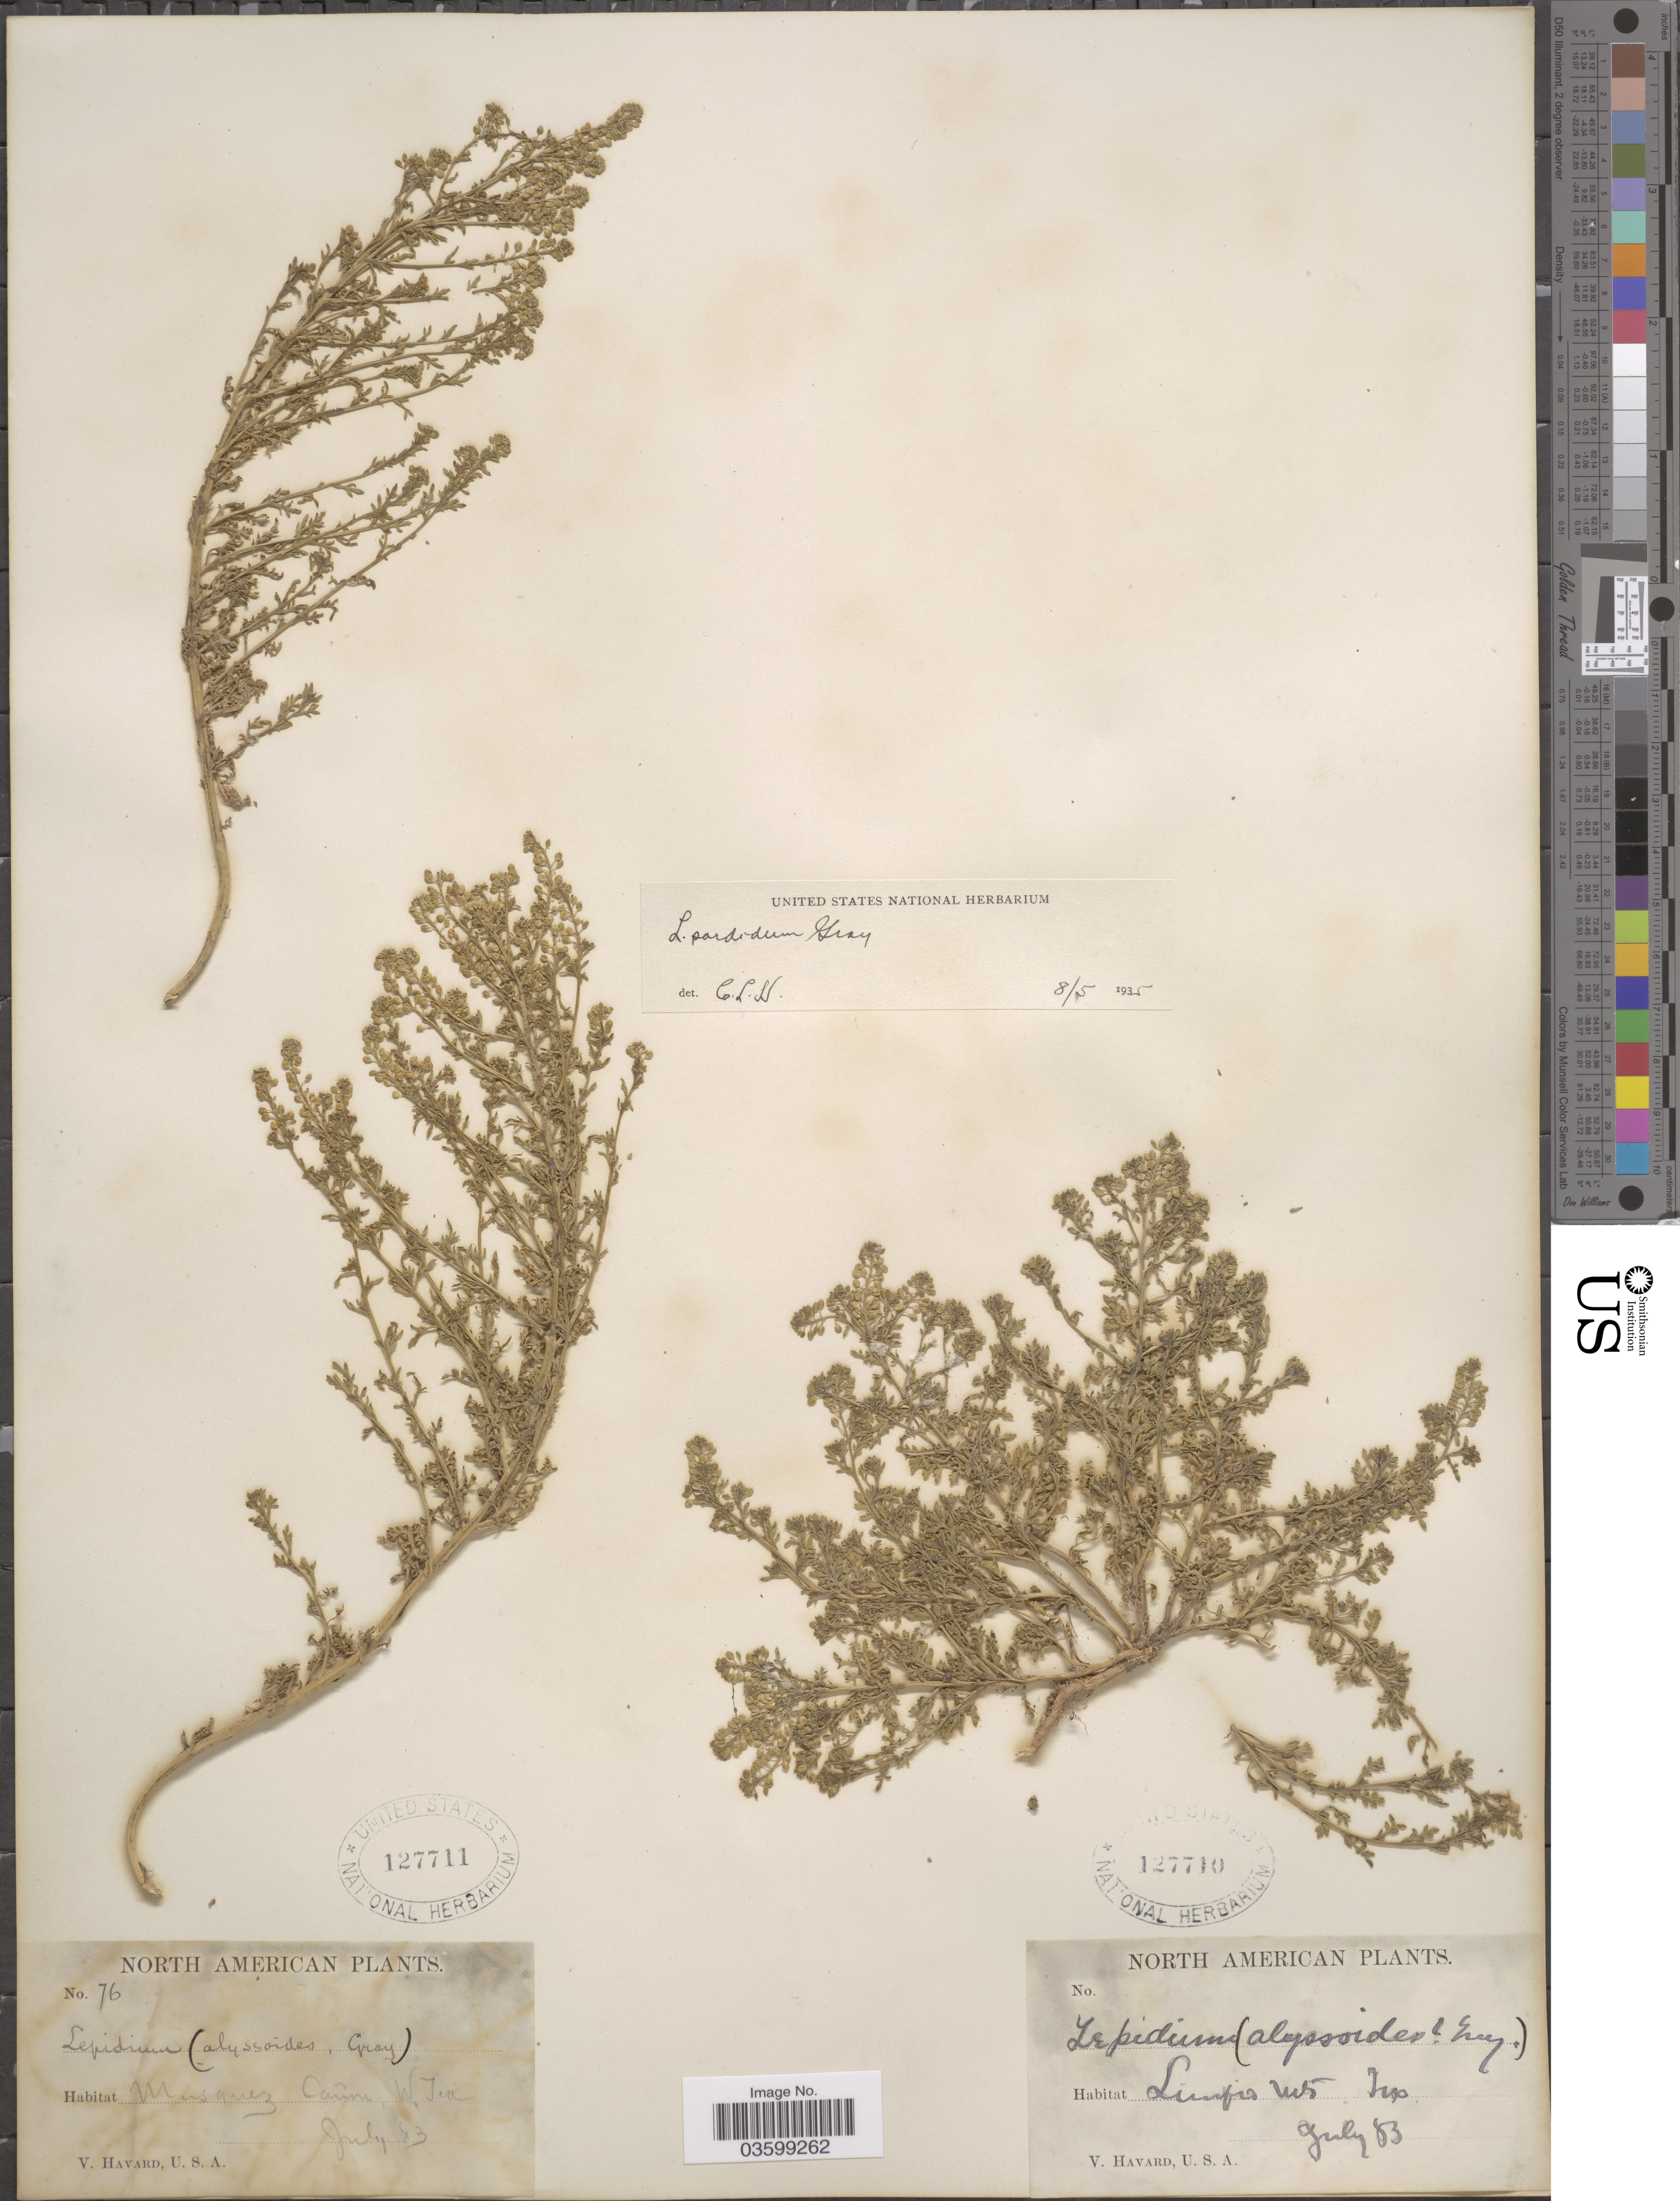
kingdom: Plantae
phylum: Tracheophyta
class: Magnoliopsida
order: Brassicales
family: Brassicaceae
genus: Lepidium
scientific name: Lepidium sordidum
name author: A. Gray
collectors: V. Havard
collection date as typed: Transcribed d/m/y: /7/83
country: United States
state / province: Texas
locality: Limpia Mts.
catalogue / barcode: US 127710-2